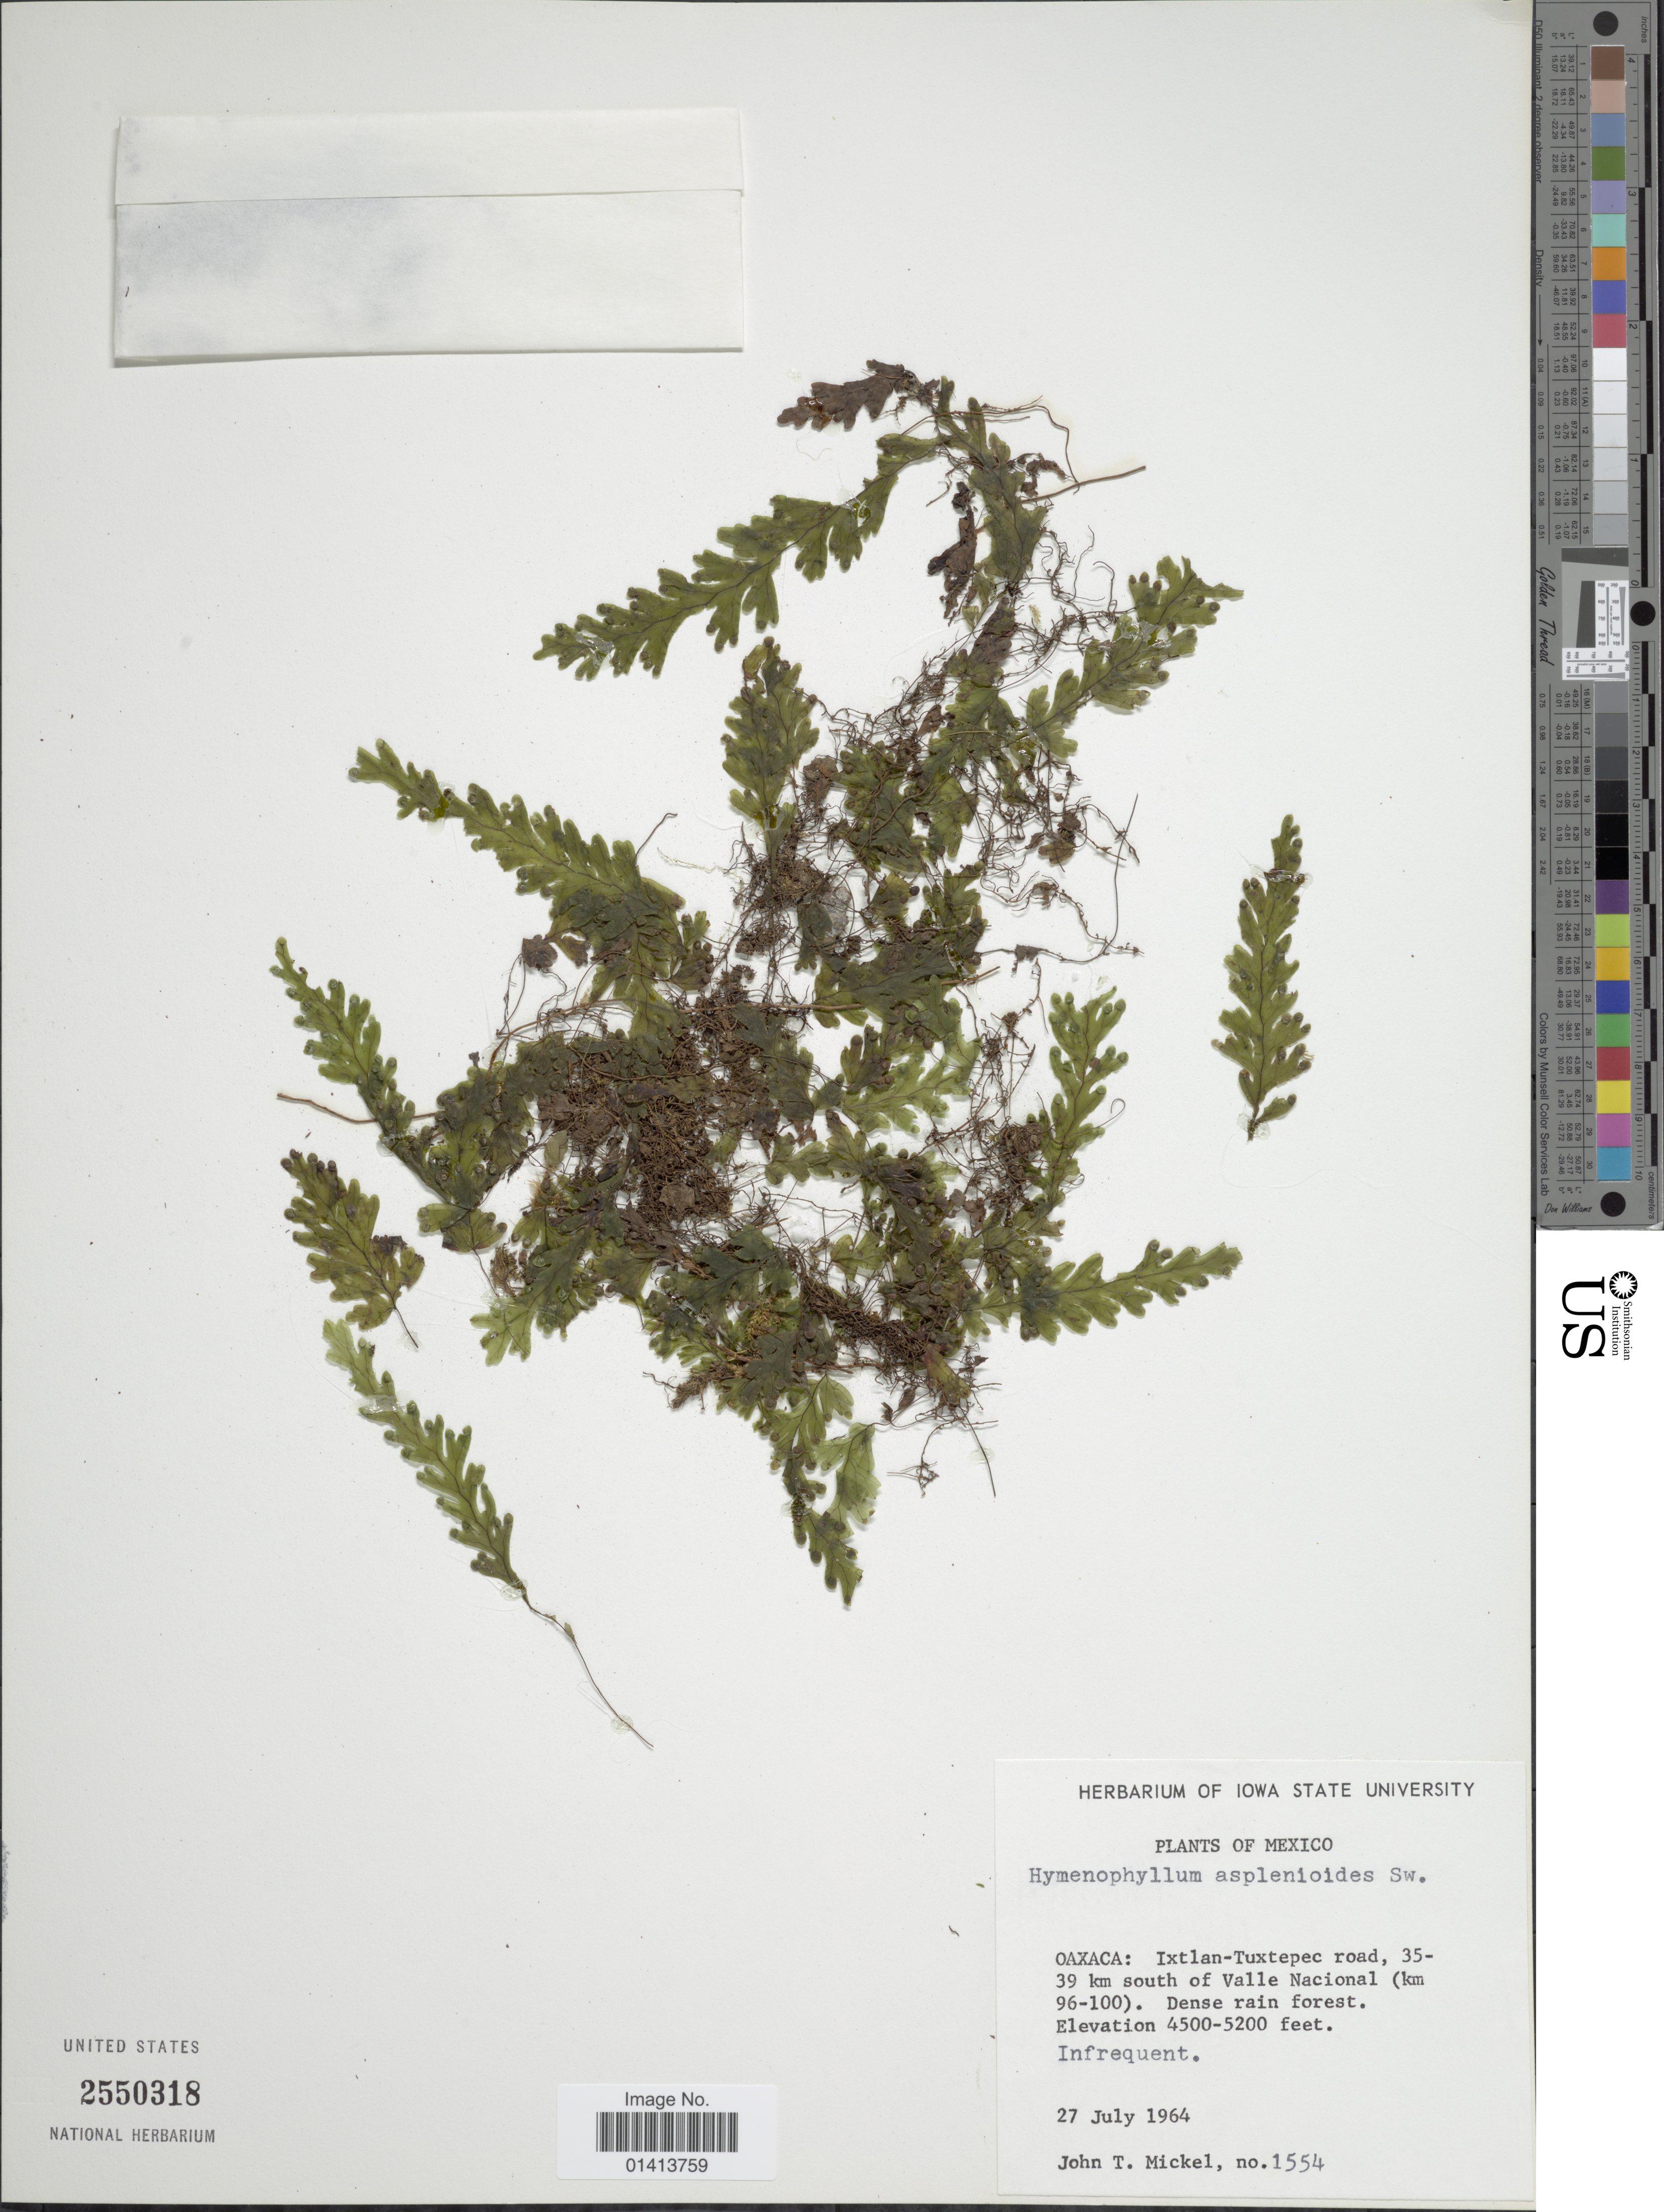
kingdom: Plantae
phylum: Tracheophyta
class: Polypodiopsida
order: Hymenophyllales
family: Hymenophyllaceae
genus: Hymenophyllum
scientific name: Hymenophyllum asplenioides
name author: (Sw.) Sw.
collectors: J. T. Mickel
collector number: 1554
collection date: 1964-07-27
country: Mexico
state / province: Oaxaca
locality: Ixtlan-Tuxtepec road, .35-39 km south Valle Nacional (km 96-100)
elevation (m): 1372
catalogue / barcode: US 2550318